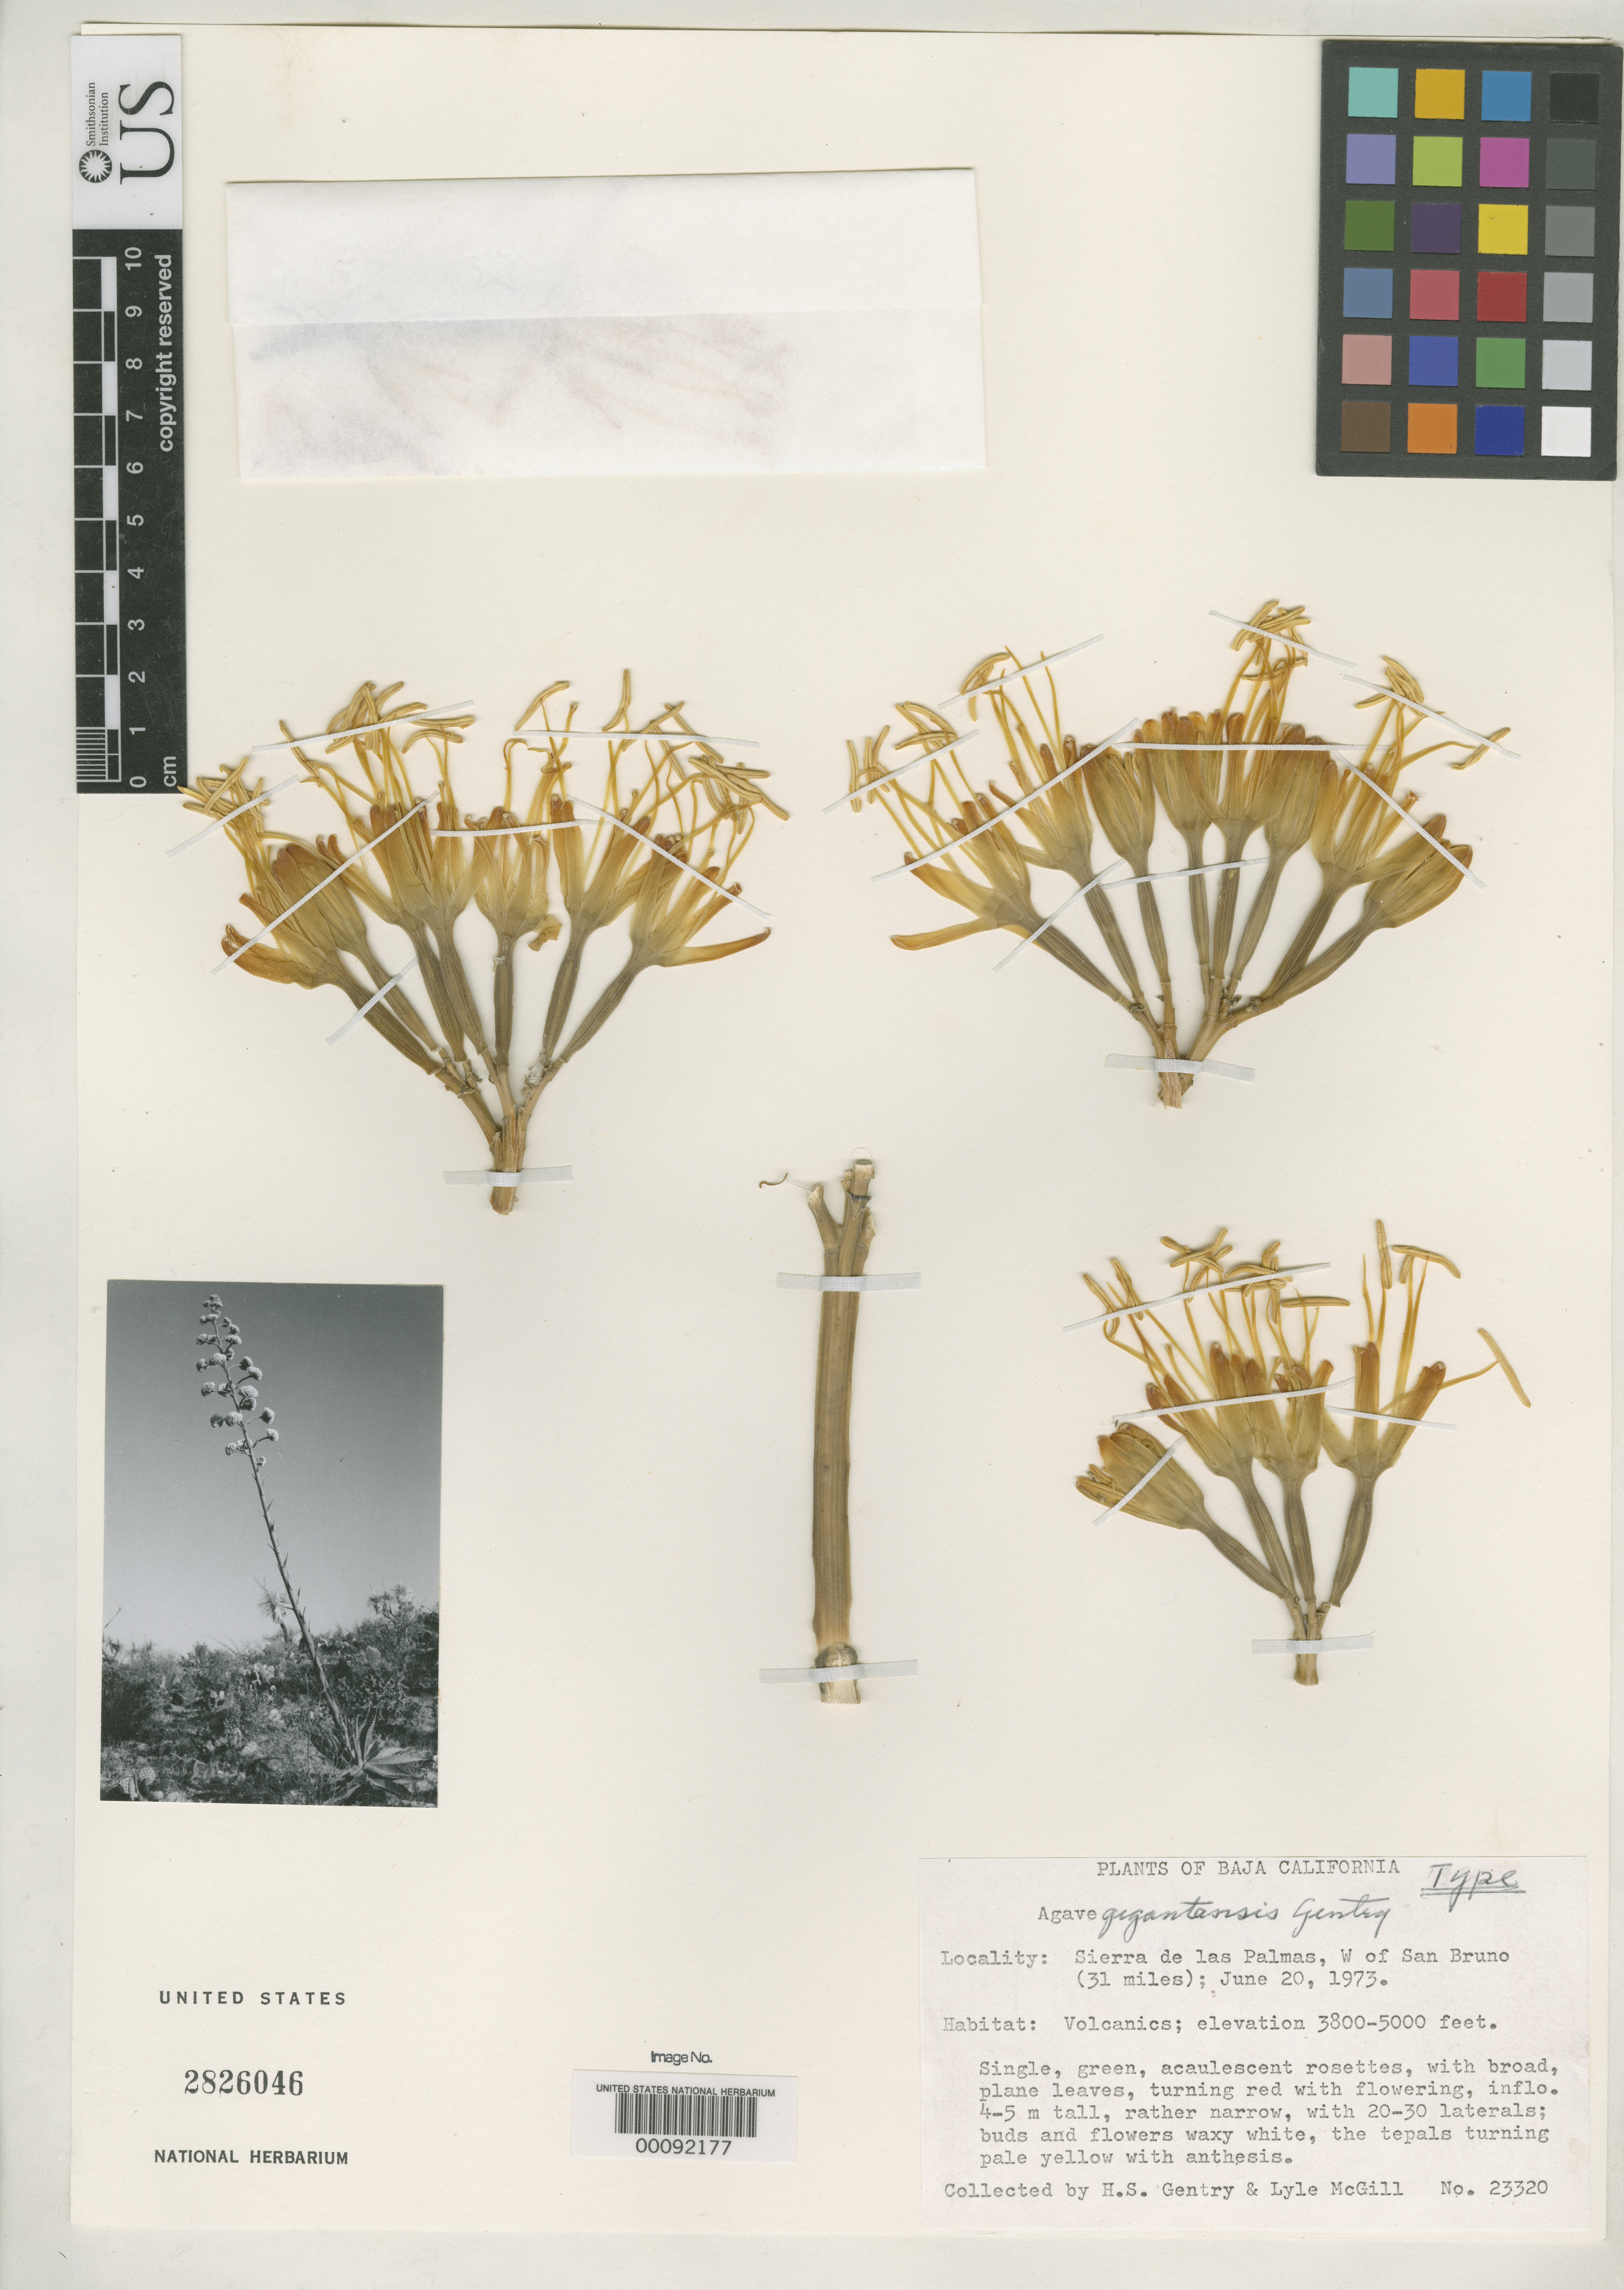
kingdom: Plantae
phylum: Tracheophyta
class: Liliopsida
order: Asparagales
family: Asparagaceae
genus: Agave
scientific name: Agave gigantensis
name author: Gentry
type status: Holotype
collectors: H. S. Gentry & L. McGill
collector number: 23320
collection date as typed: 20 Jun 1973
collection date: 1973-06-20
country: Mexico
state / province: Baja California Sur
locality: W of San Bruno; alt. 3800-5000 ft.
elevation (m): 1158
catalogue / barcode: US 2826046